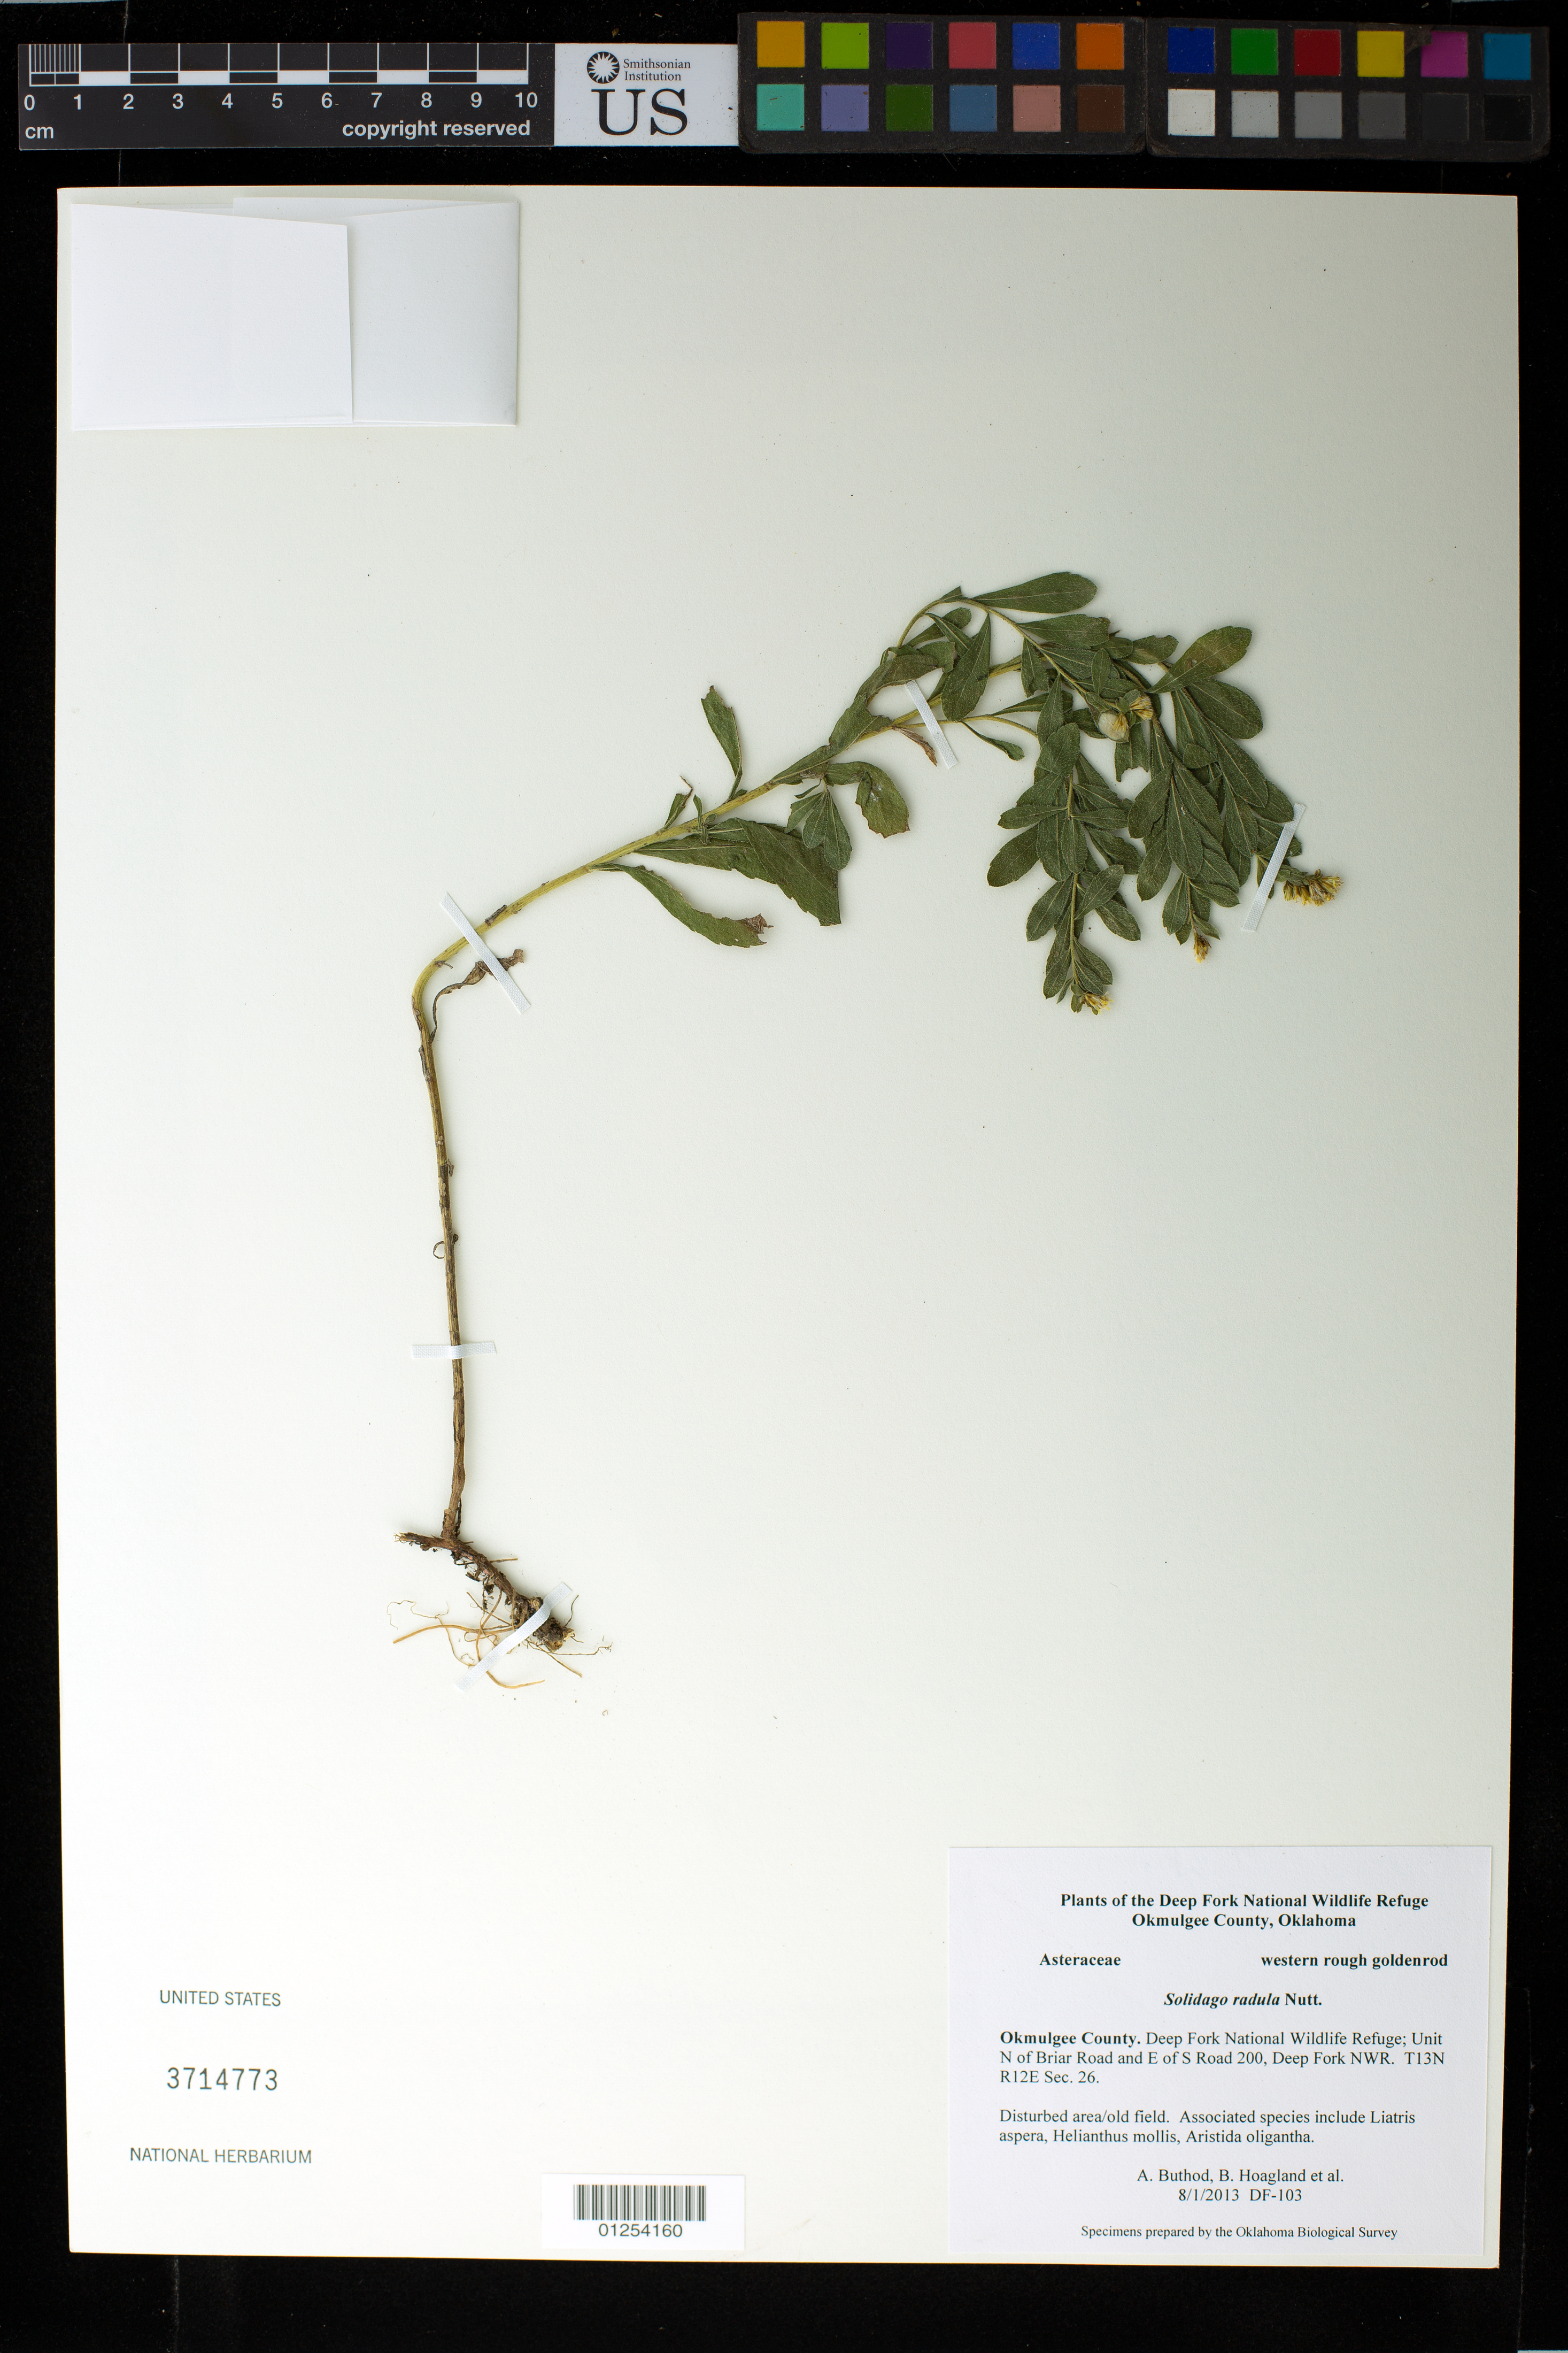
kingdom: Plantae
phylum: Tracheophyta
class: Magnoliopsida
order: Asterales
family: Asteraceae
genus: Solidago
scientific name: Solidago radula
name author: Nutt.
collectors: A. Buthod, B. Hoagland & et al.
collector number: DF-103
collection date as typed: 8/1/2013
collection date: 2013-08-01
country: United States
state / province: Oklahoma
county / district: Okmulgee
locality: Deep Fork National Wildlife Refuge; Unit N of Briar Road and E of S Road 200, Deep Fork NWR. T13N R12E Sec.26.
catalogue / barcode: US 3714773